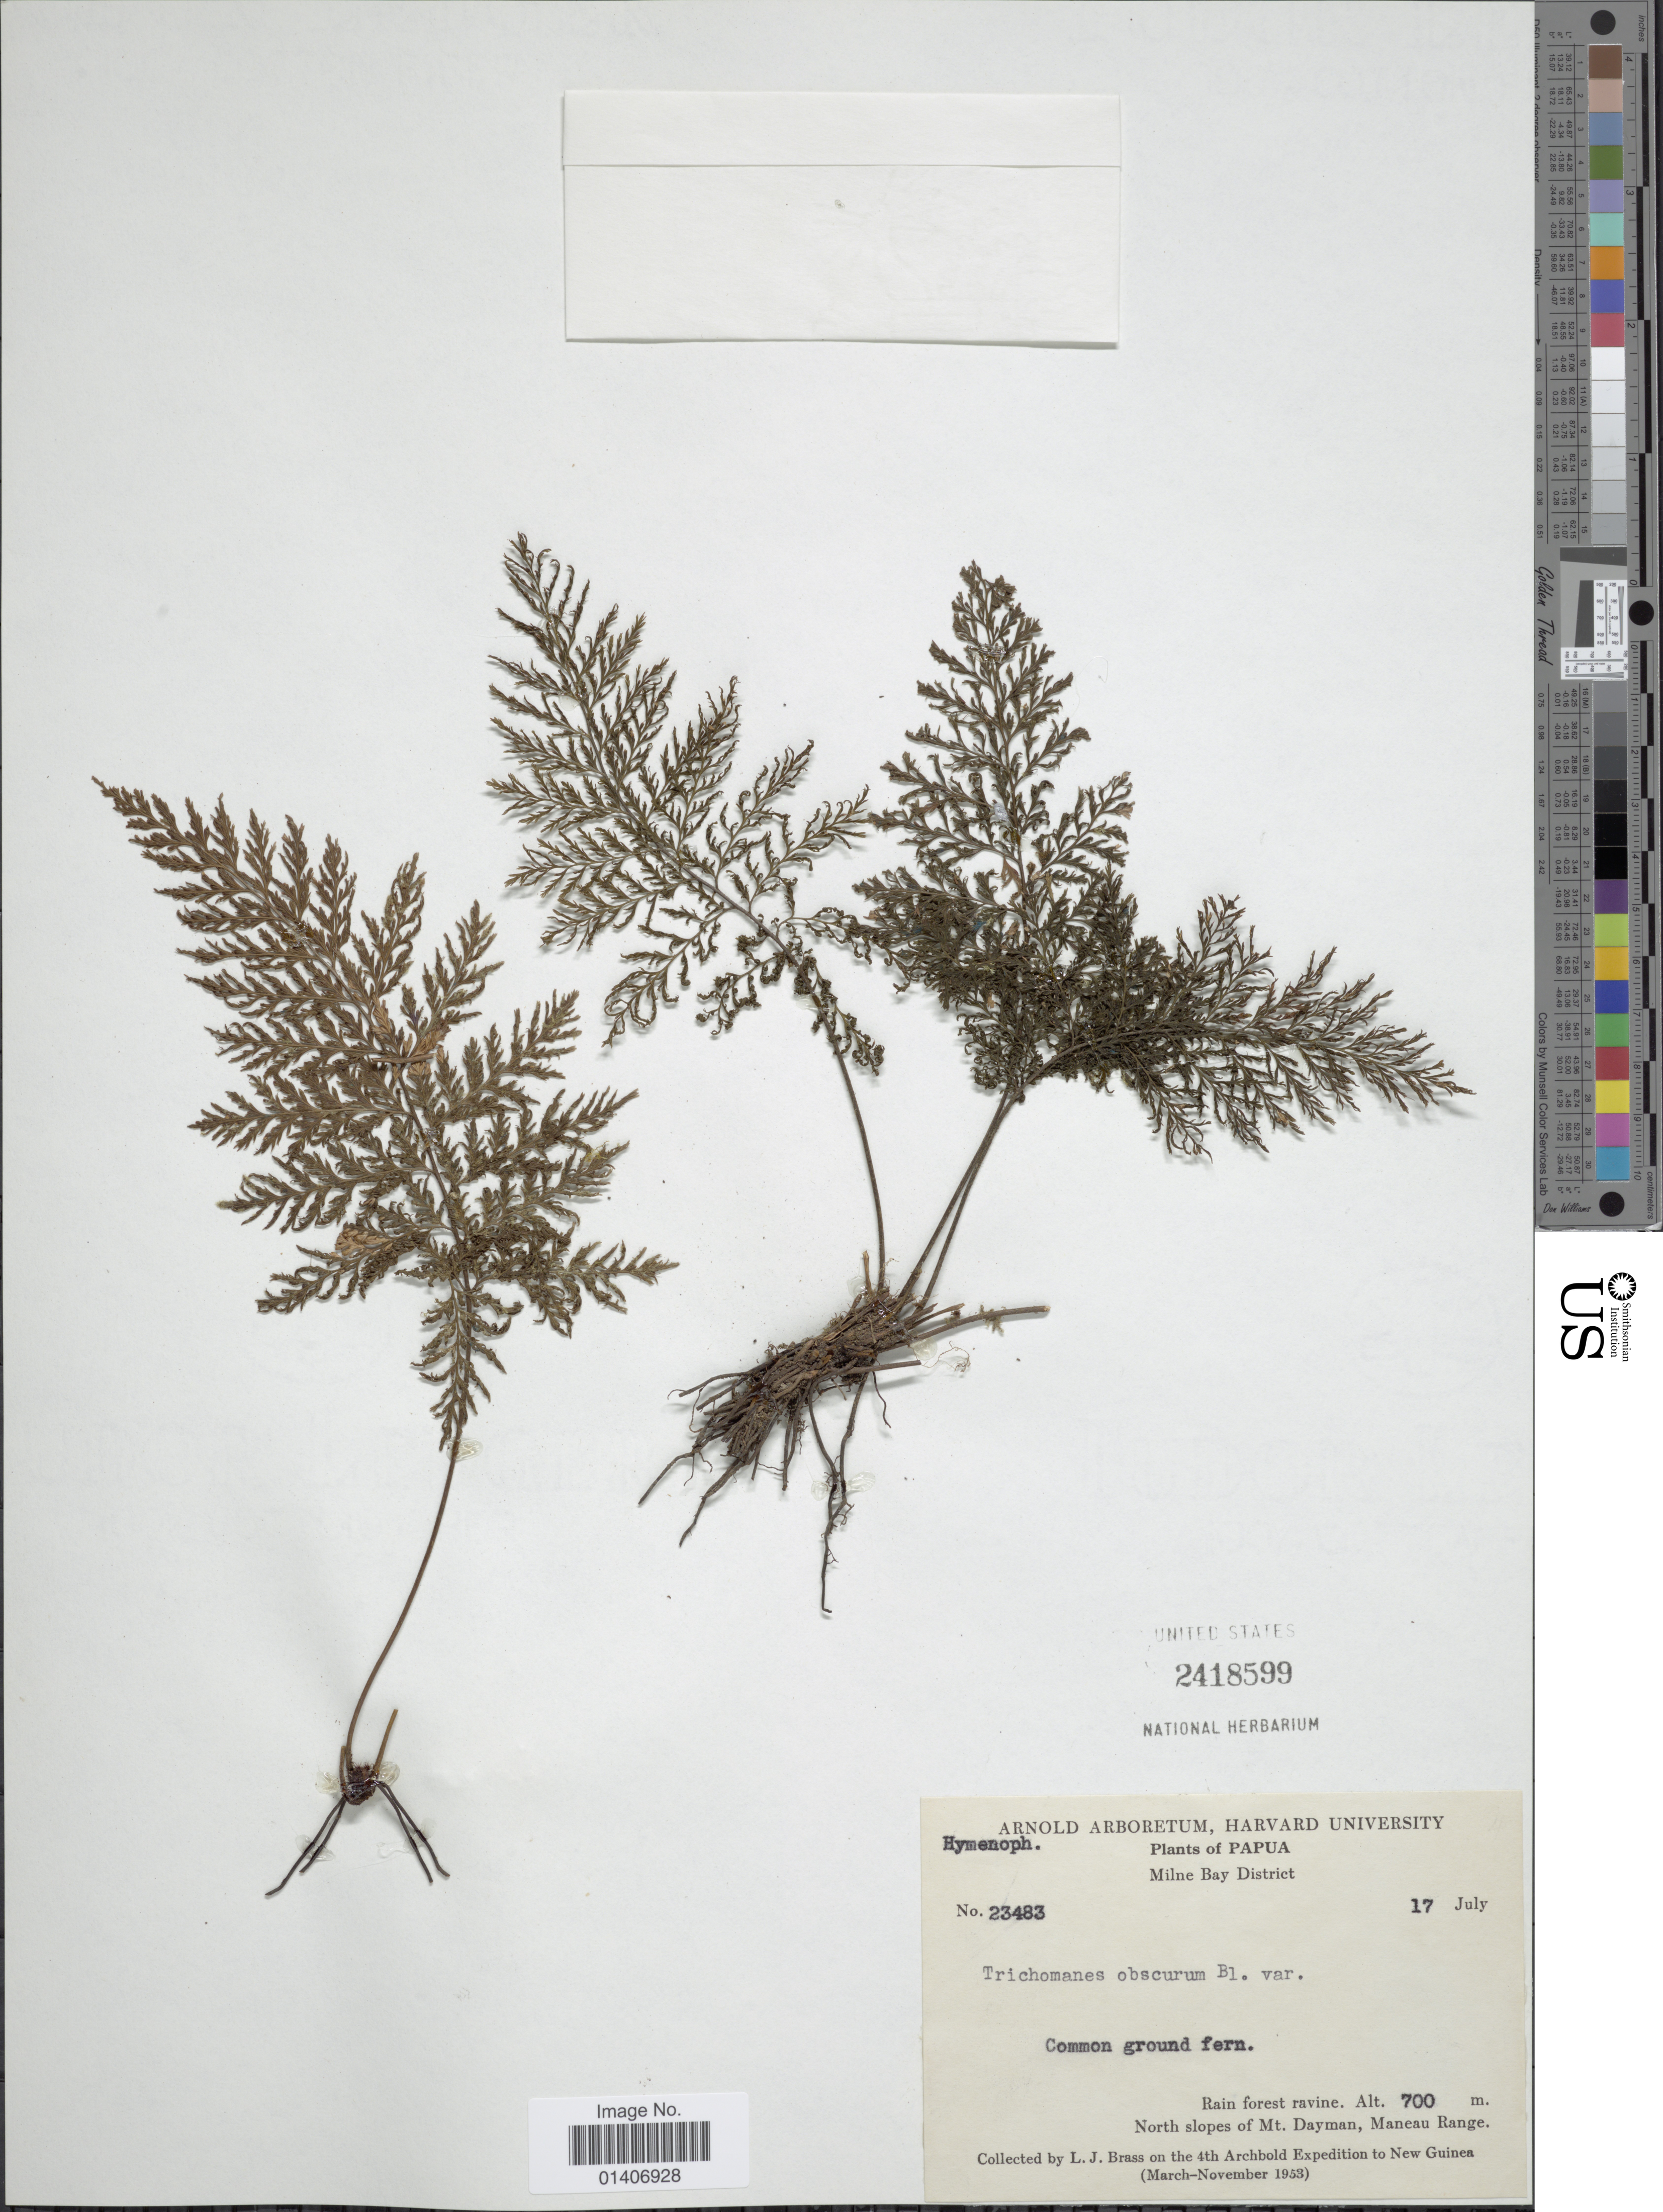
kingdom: Plantae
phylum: Tracheophyta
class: Polypodiopsida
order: Hymenophyllales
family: Hymenophyllaceae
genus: Abrodictyum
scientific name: Abrodictyum obscurum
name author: (Blume) Ebihara & K. Iwats.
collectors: L. J. Brass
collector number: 23483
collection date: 1953-07-17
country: Papua New Guinea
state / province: Milne Bay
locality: Papua, Milne Bay District, Rain forest ravine, North slopes of Mt. Dayman, Maneau Range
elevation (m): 700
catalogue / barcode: US 2418599